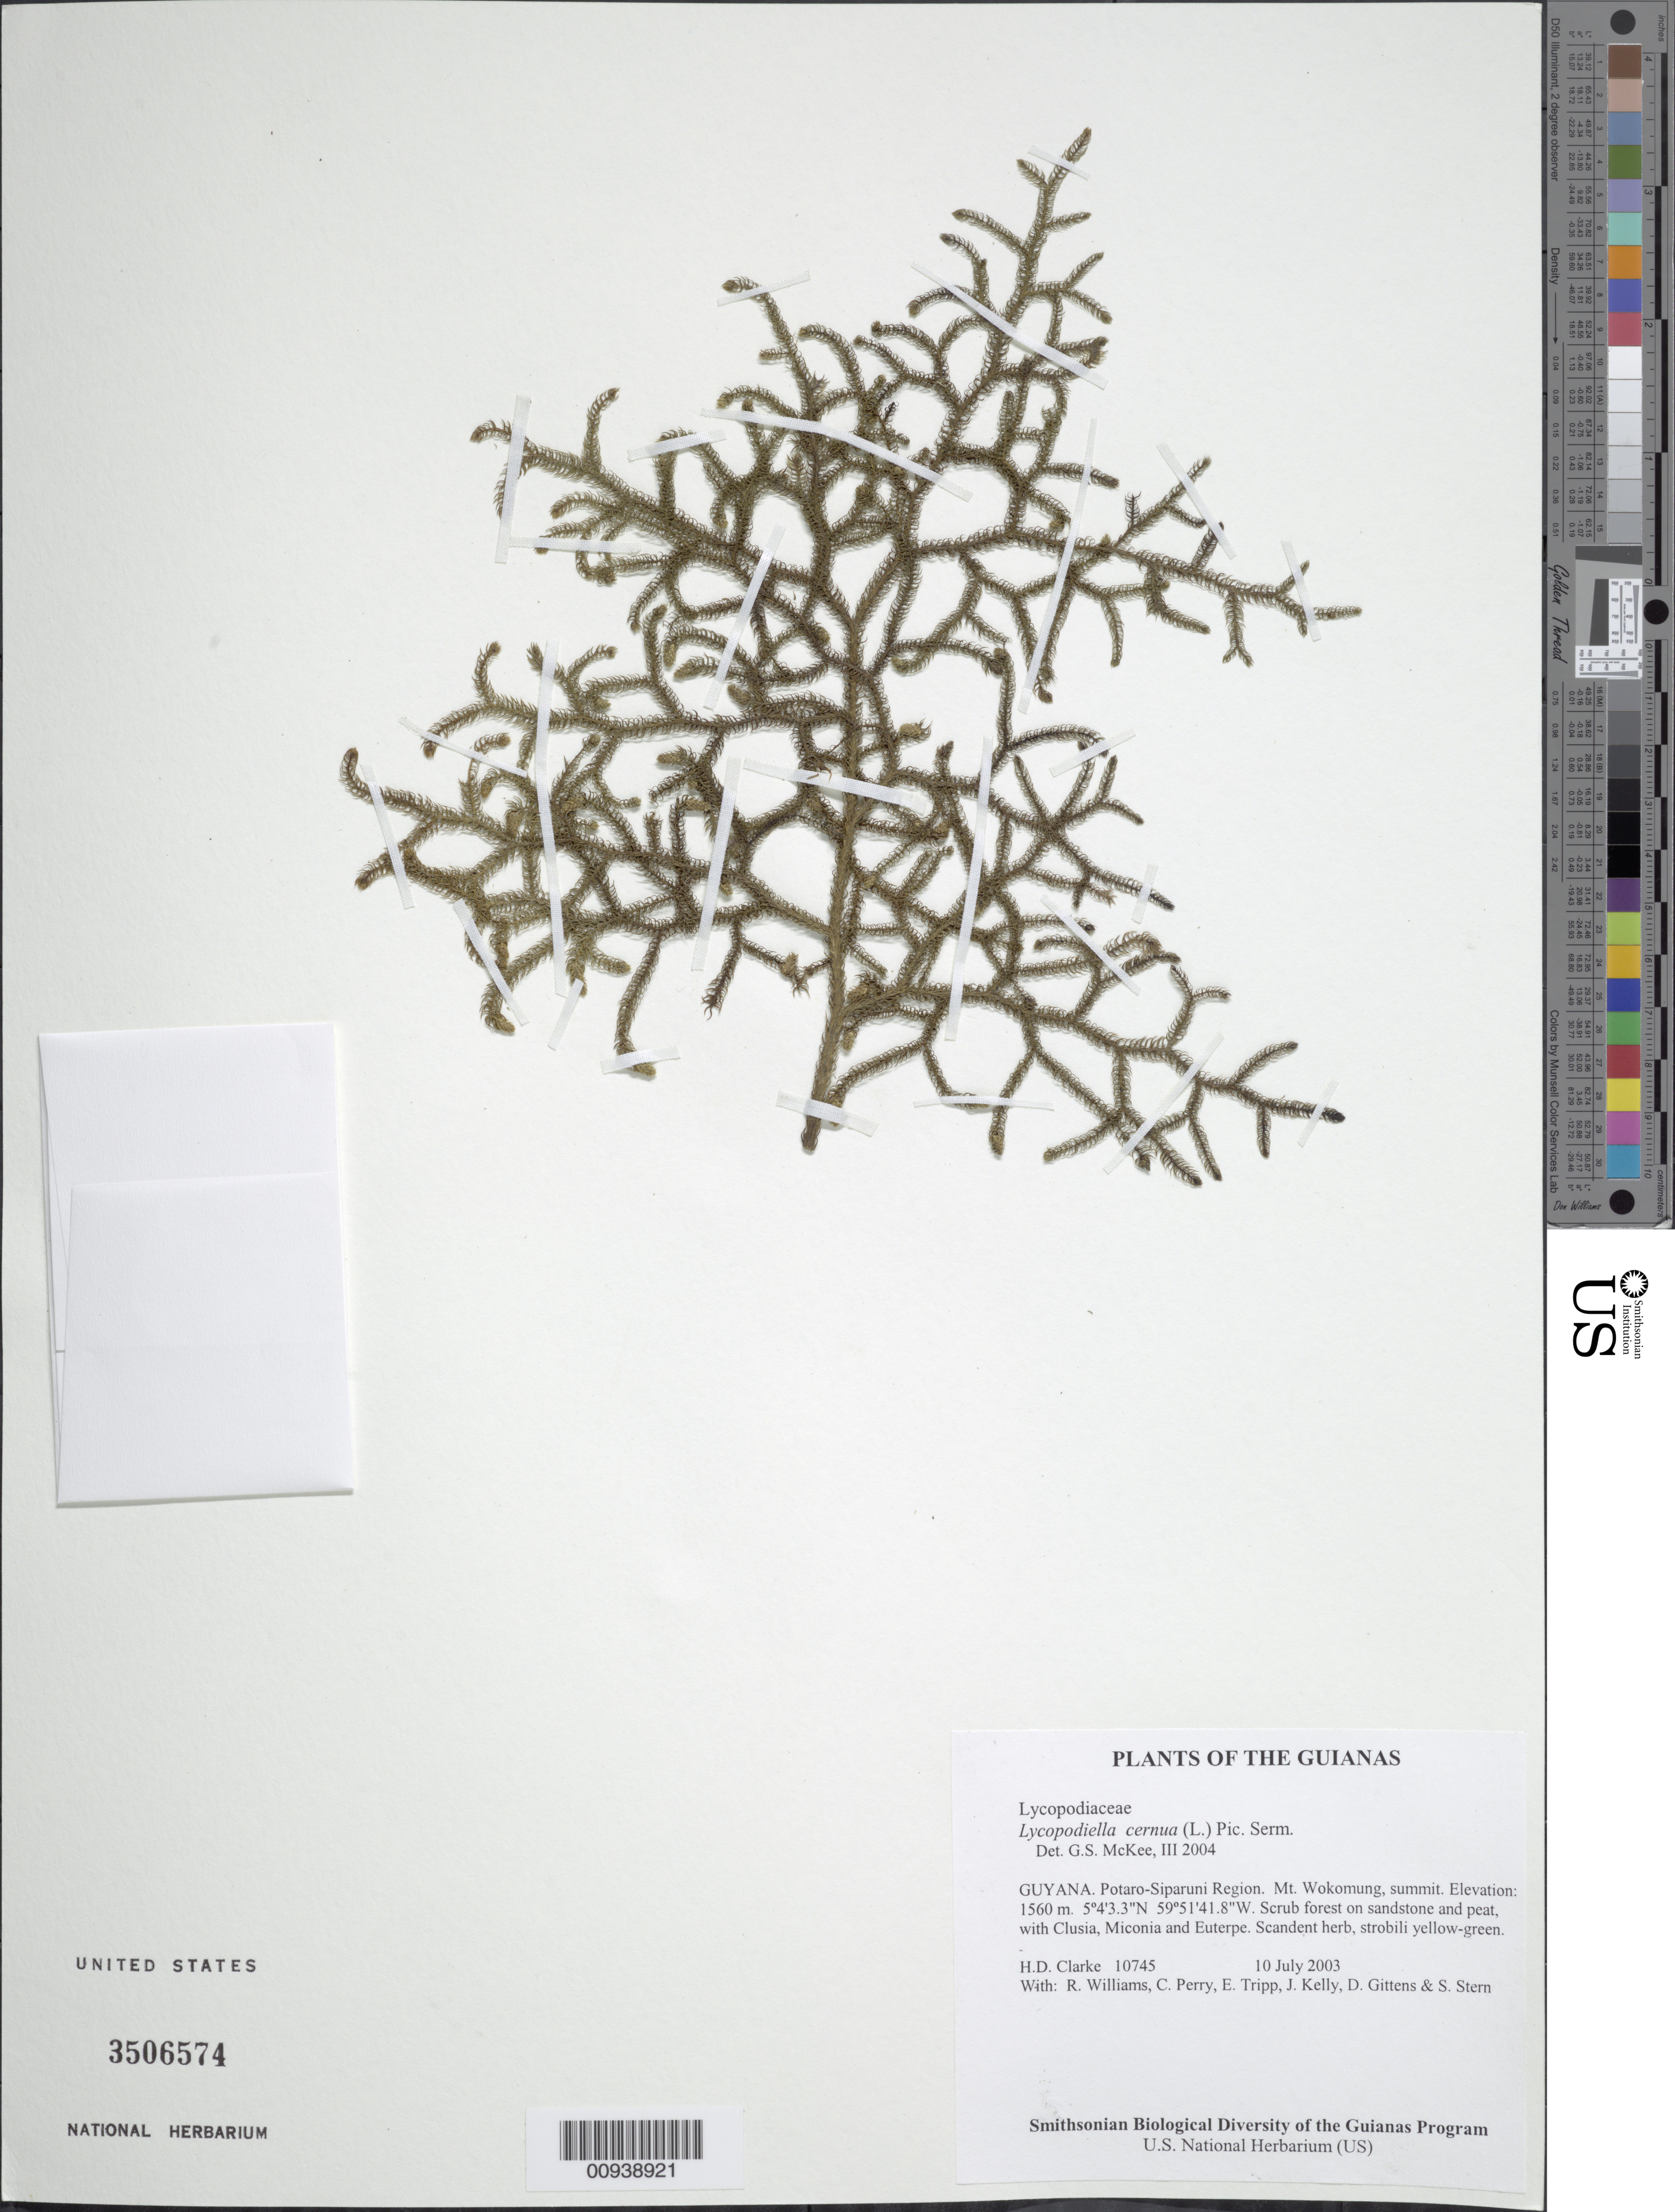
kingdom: Plantae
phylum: Tracheophyta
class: Lycopodiopsida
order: Lycopodiales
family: Lycopodiaceae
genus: Palhinhaea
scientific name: Palhinhaea cernua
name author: (L.) Vasc. & Franco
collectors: H. D. Clarke, R. Williams, C. Perry, E. Tripp, J. Kelly, D. Gittens & S. R. Stern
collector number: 10745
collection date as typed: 10 July 2003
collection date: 2003-07-10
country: Guyana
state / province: Potaro-Siparuni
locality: Mt. Wokomung, summit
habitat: Scrub forest on sandstone and peat, with Clusia, Miconia and Euterpe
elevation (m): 1560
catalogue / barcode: US 3506574